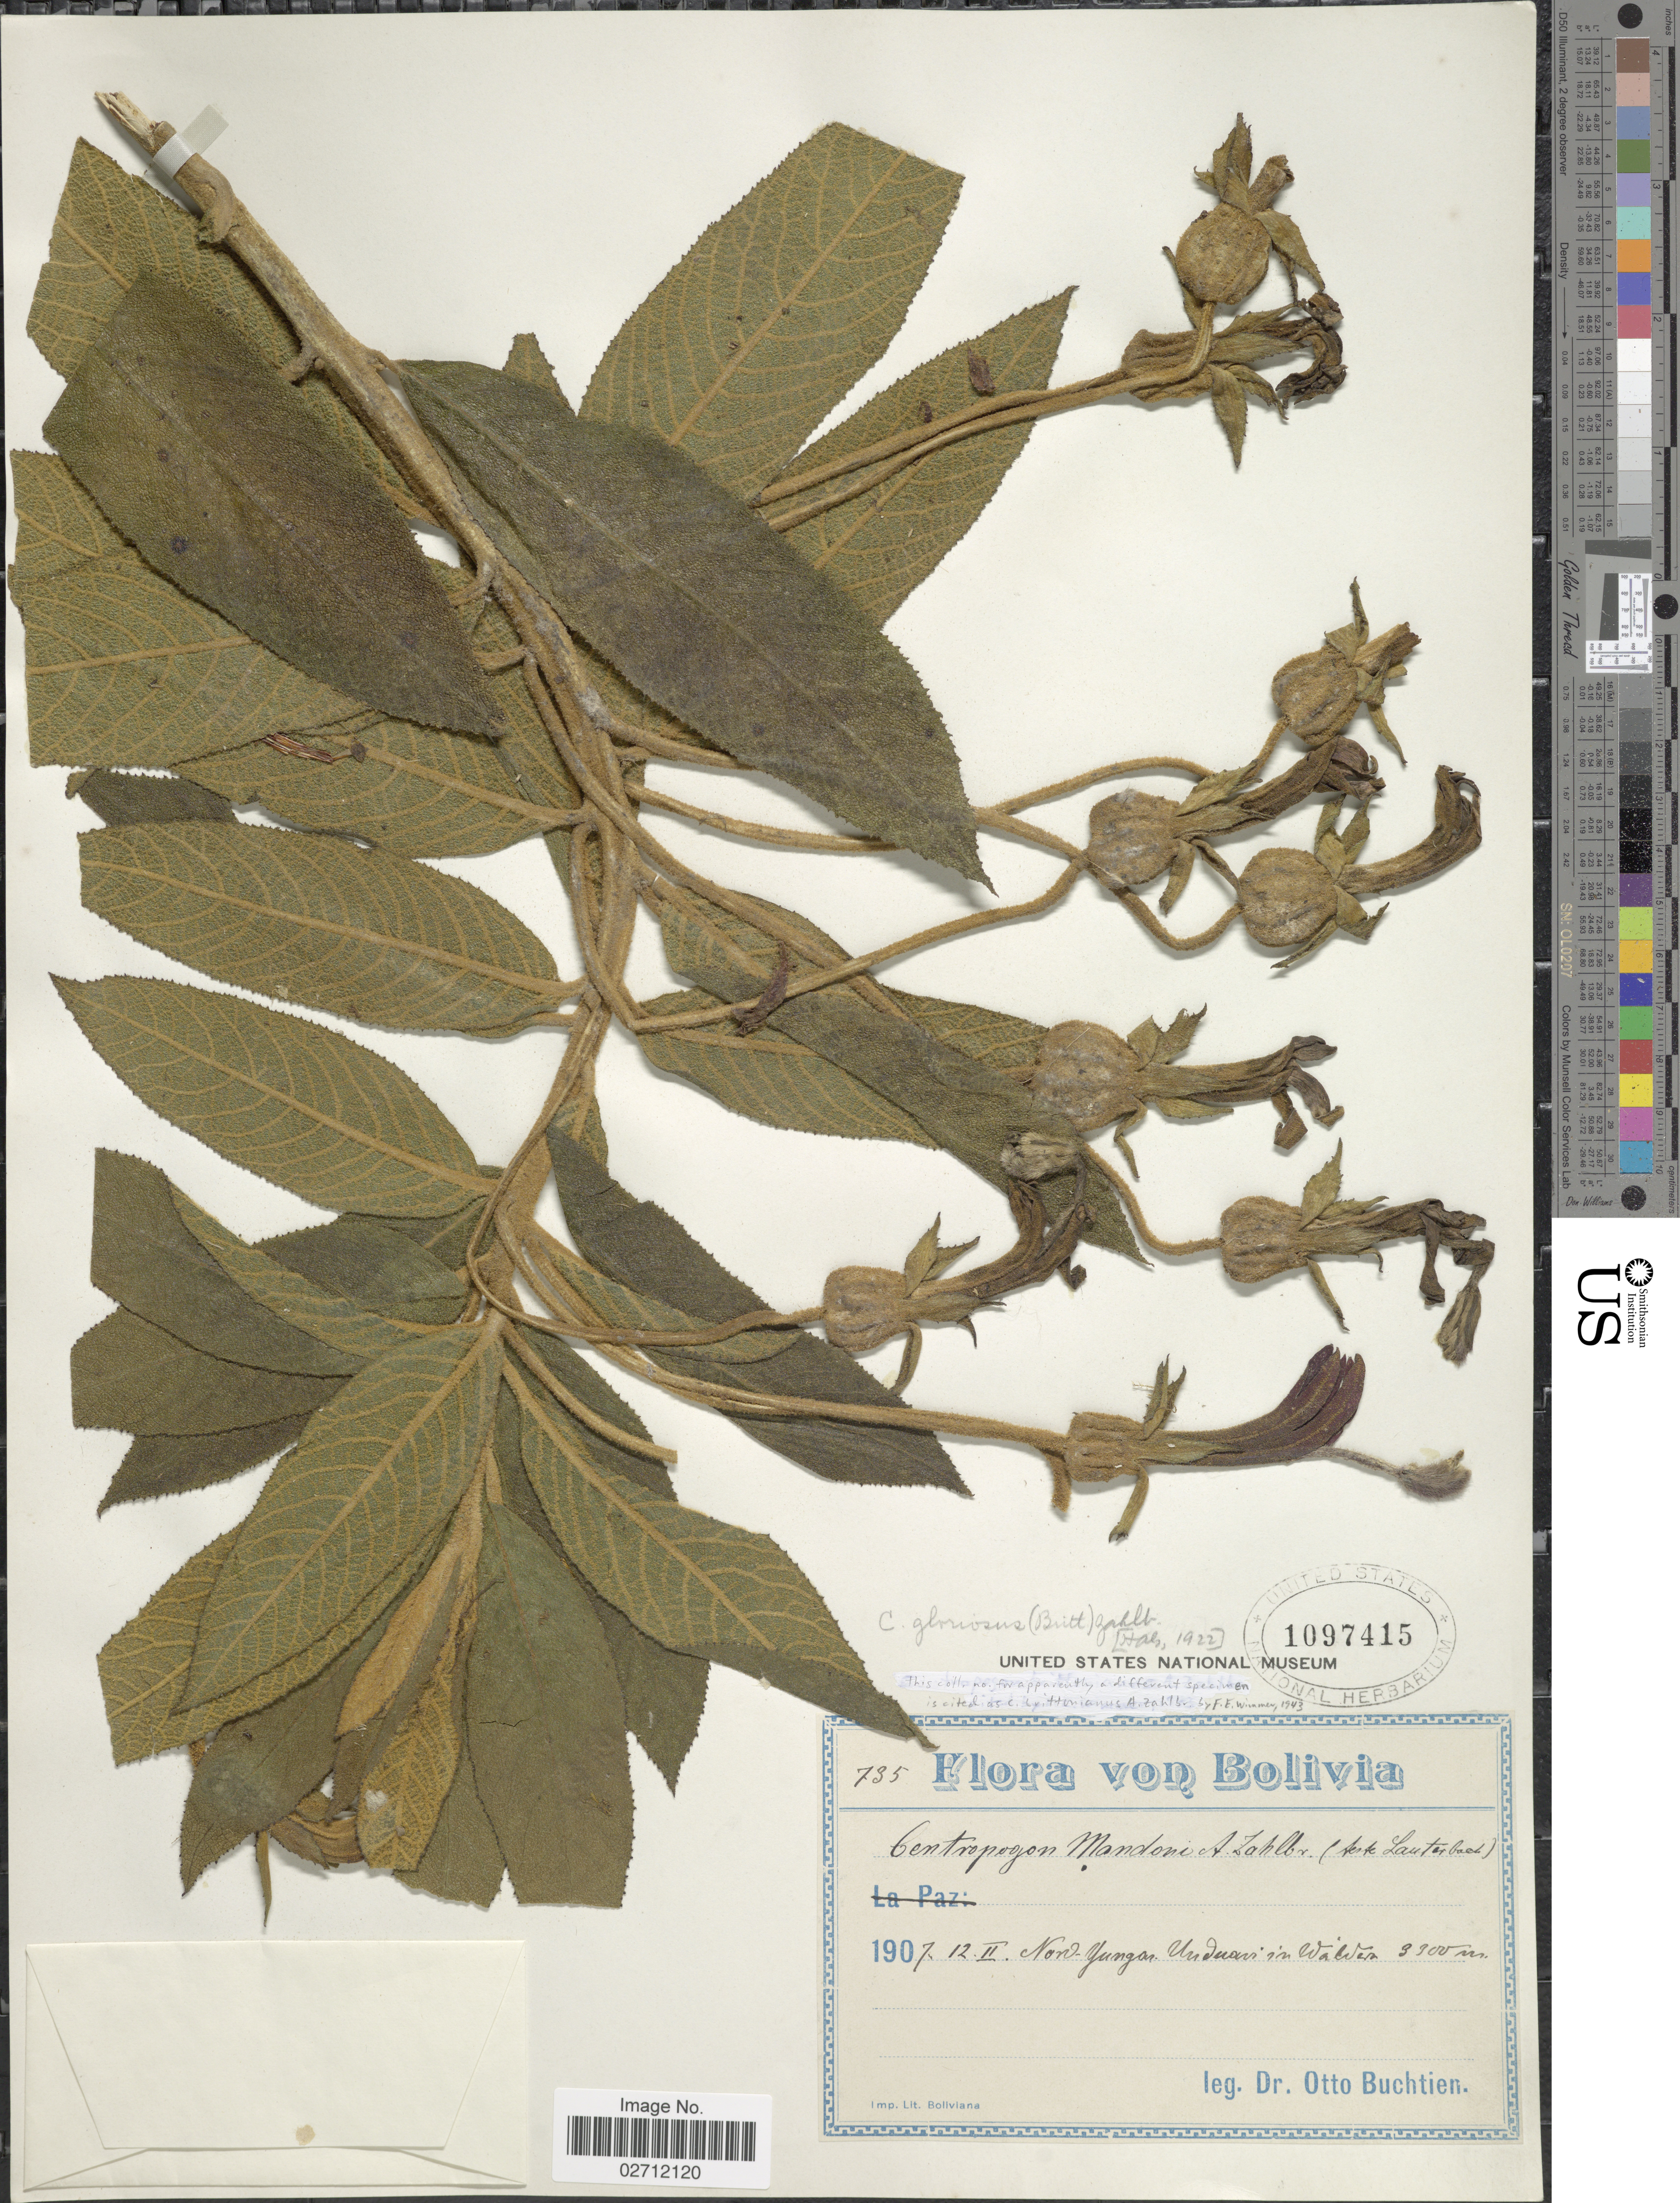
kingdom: Plantae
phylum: Tracheophyta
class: Magnoliopsida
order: Asterales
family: Campanulaceae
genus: Centropogon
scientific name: Centropogon gloriosus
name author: (Britton) Zahlbr.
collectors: O. Buchtien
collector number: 735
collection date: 1907-02-12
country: Bolivia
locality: Nord-Yungas Unduavi in Walder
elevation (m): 3300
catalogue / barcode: US 1097415